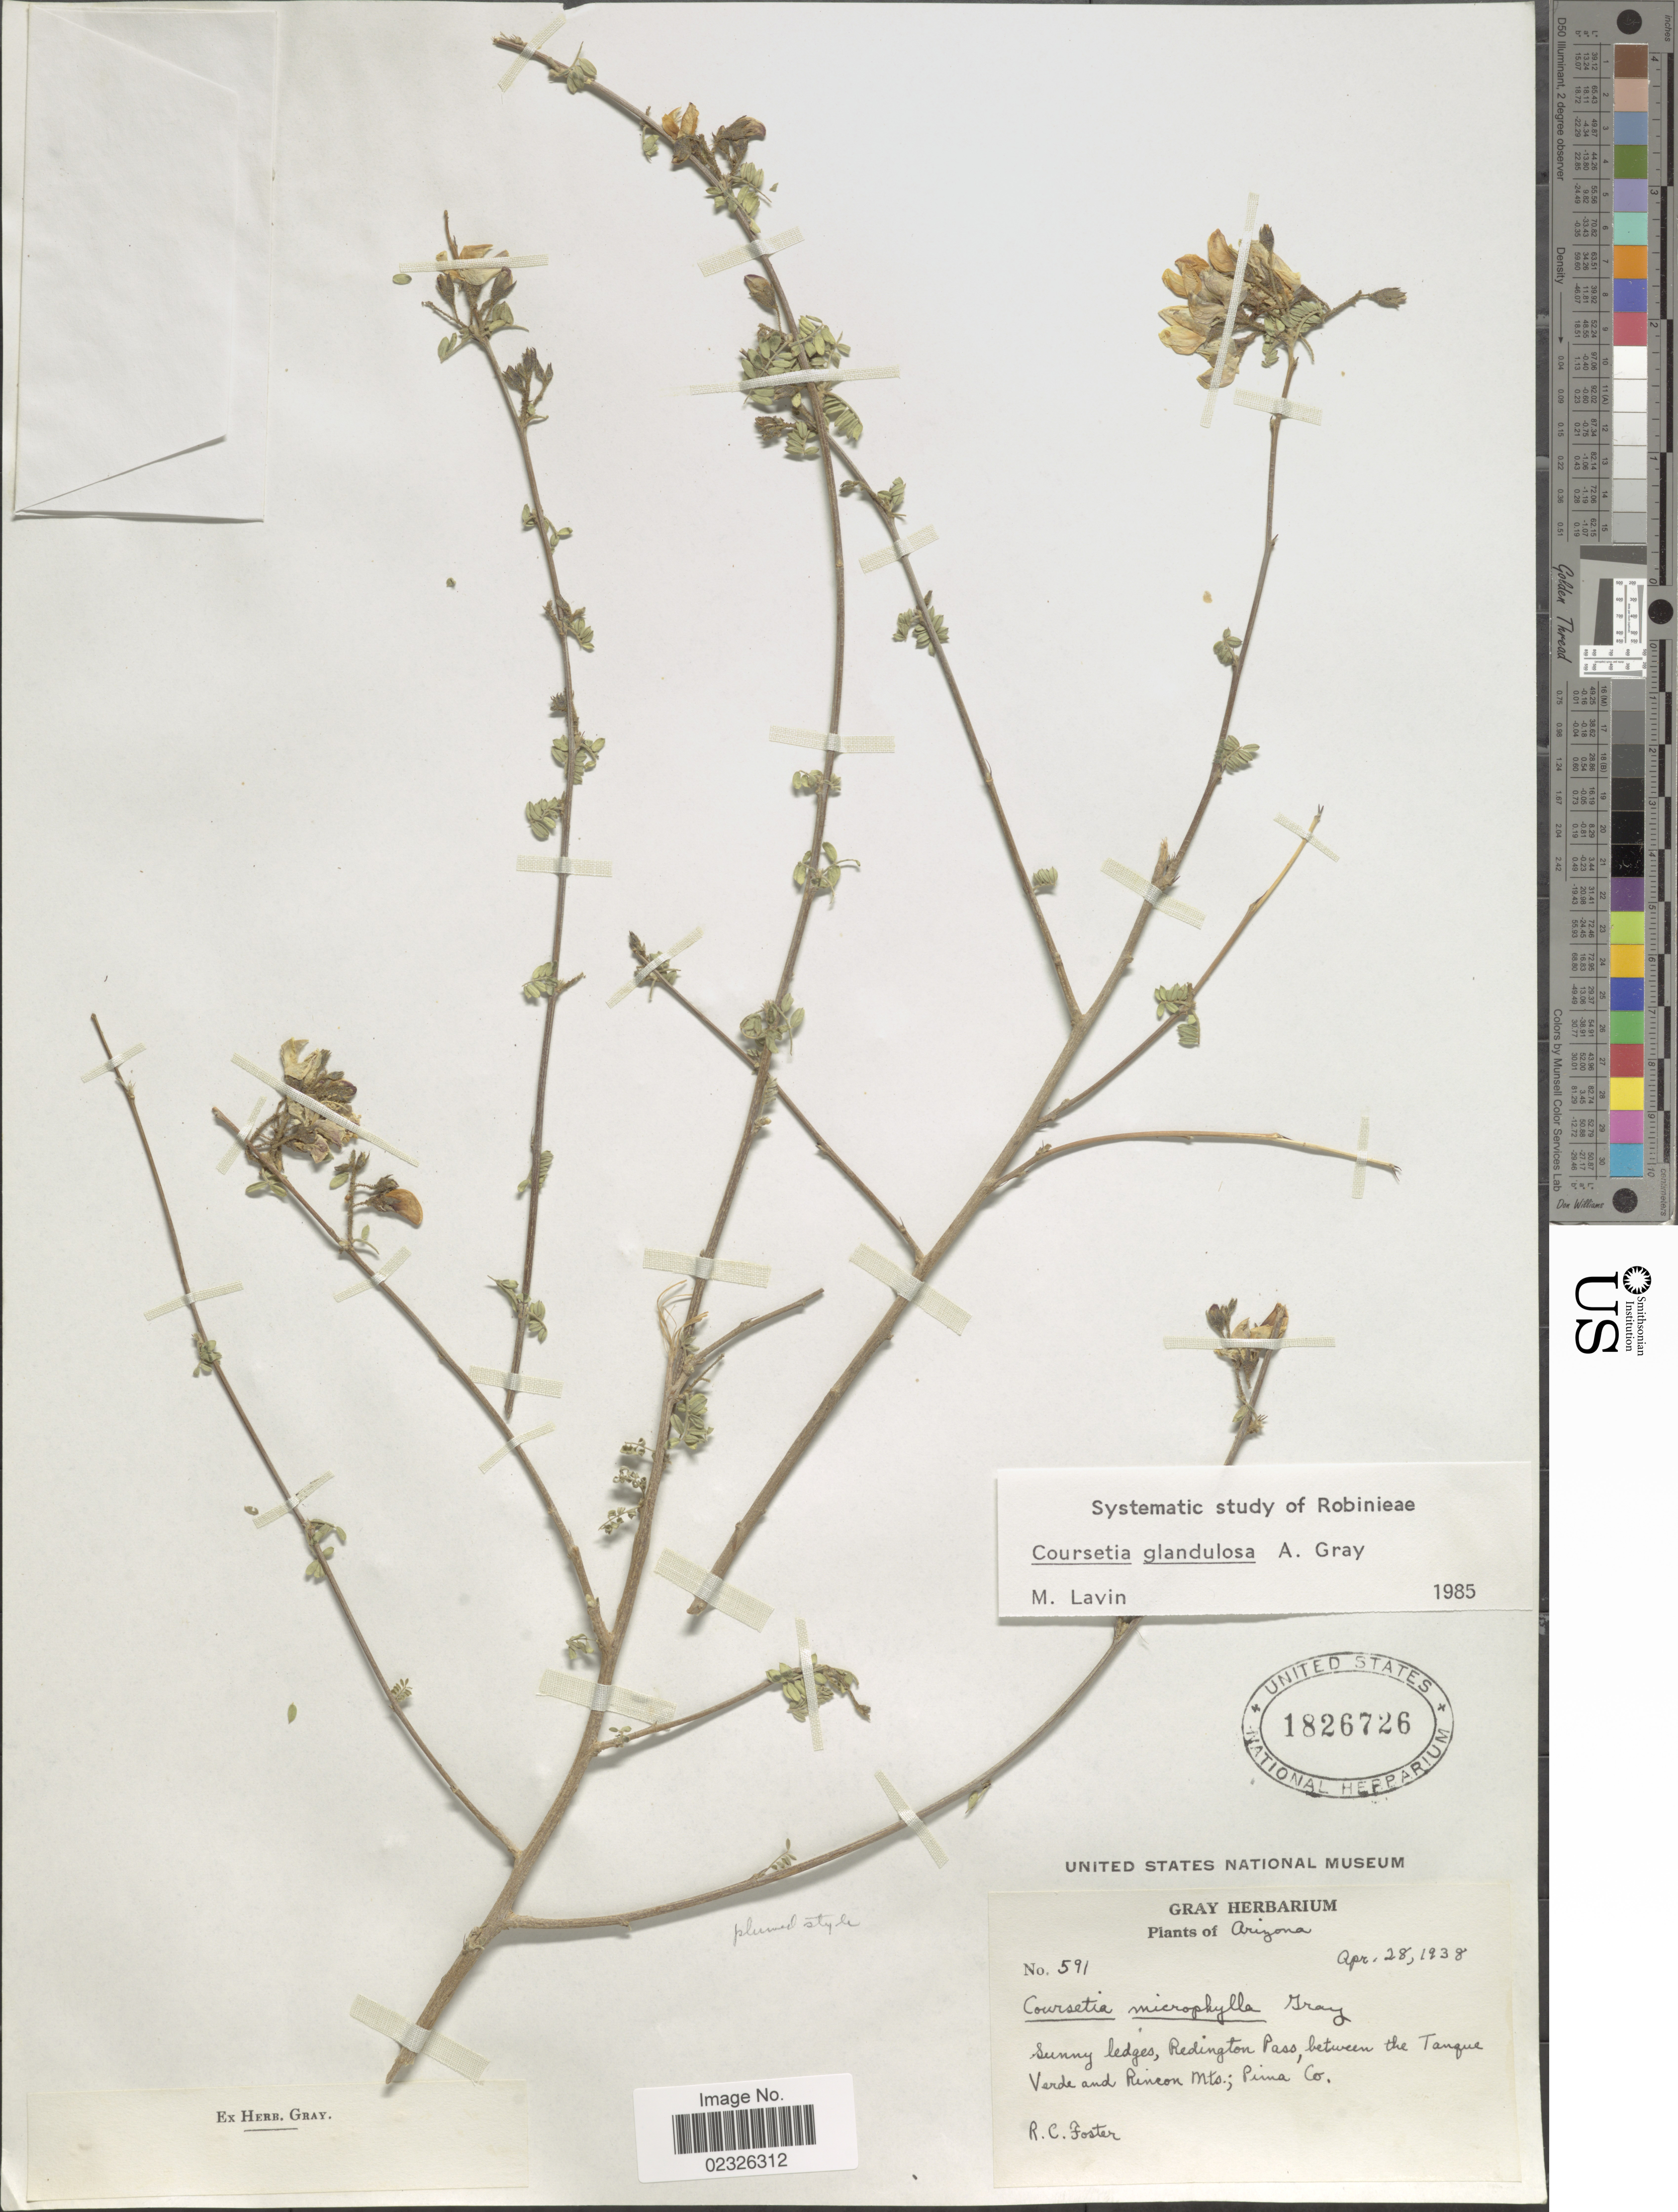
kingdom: Plantae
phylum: Tracheophyta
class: Magnoliopsida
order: Fabales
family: Fabaceae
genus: Coursetia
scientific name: Coursetia glandulosa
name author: A. Gray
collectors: R. C. Foster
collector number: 591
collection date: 1938-04-28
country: United States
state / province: Arizona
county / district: Pima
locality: Sunny ledges, Redington Pass, between the Tanque Verde and Rincon Mts; Pima Co.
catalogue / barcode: US 1826726